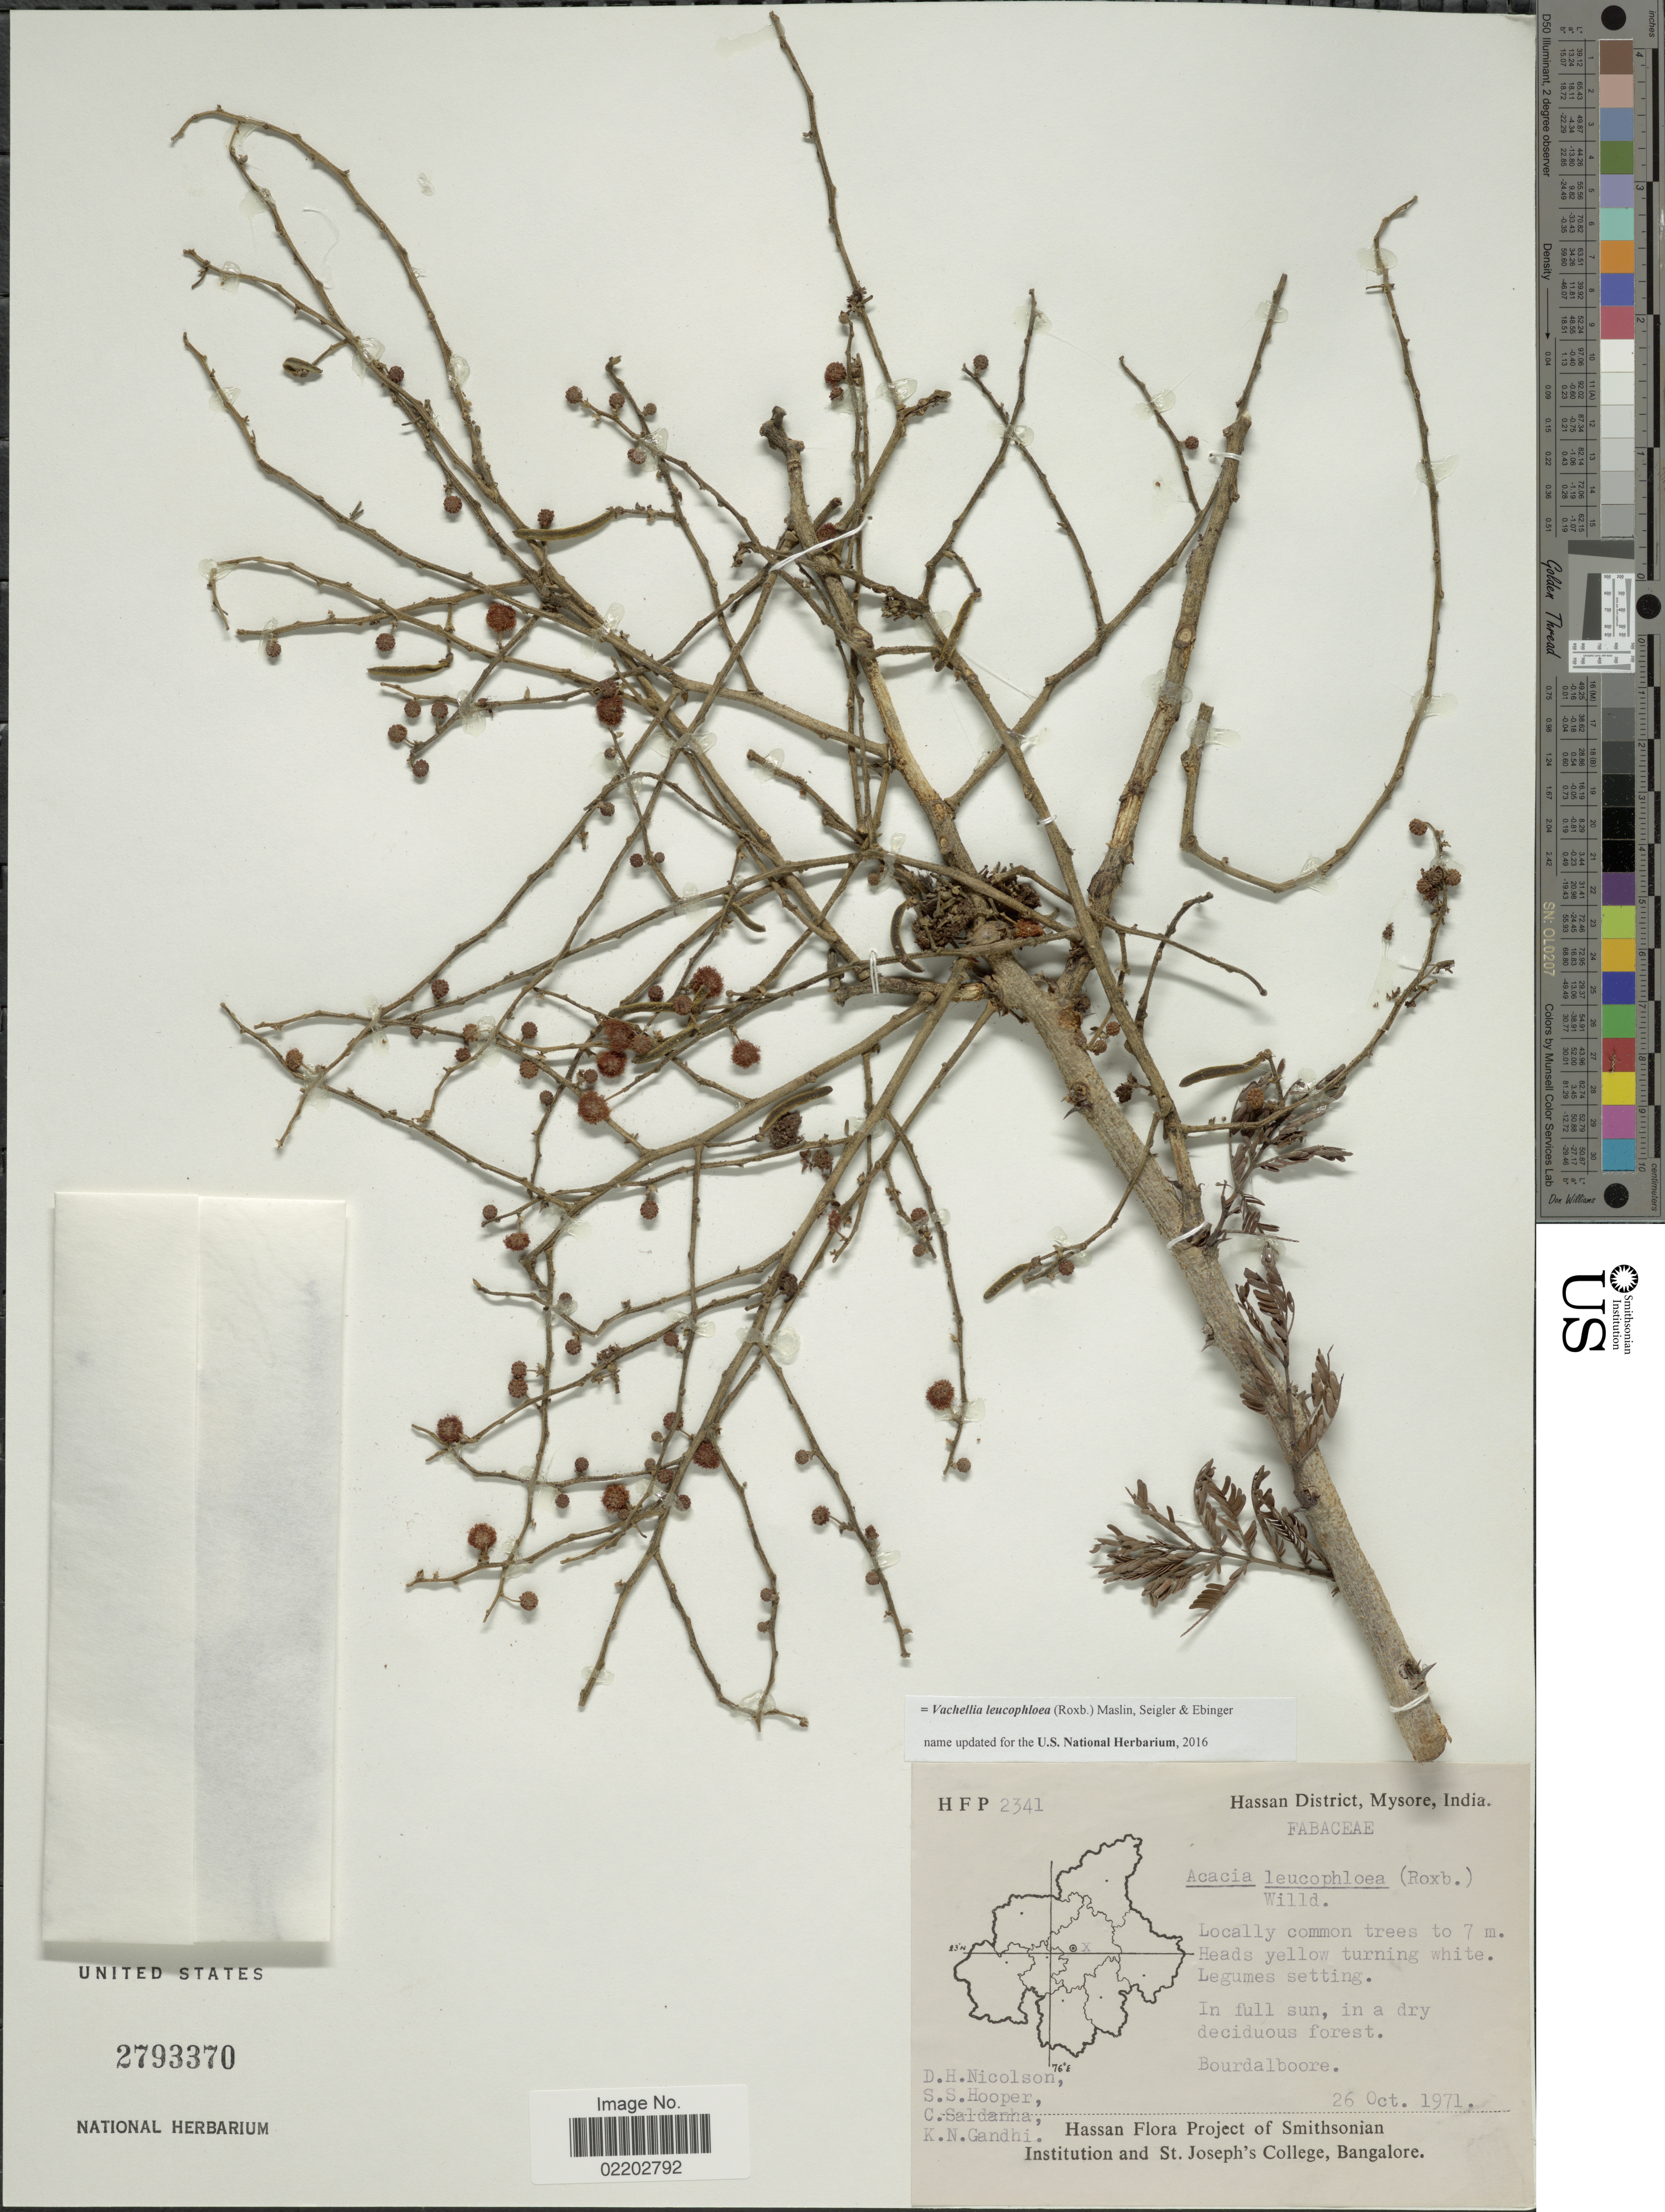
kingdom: Plantae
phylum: Tracheophyta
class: Magnoliopsida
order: Fabales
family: Fabaceae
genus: Vachellia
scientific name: Vachellia leucophloea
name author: (Roxb.) Maslin et al.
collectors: D. H. Nicolson, C. J. Saldanha, S. S. Hooper & K. N. Gandhi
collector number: HFP 2341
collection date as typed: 26 Oct 1971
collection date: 1971-10-26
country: India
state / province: Karnataka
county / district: Hassan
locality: Bourdalboore, mysore state [mysore state = karnataka.]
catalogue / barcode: US 2793370